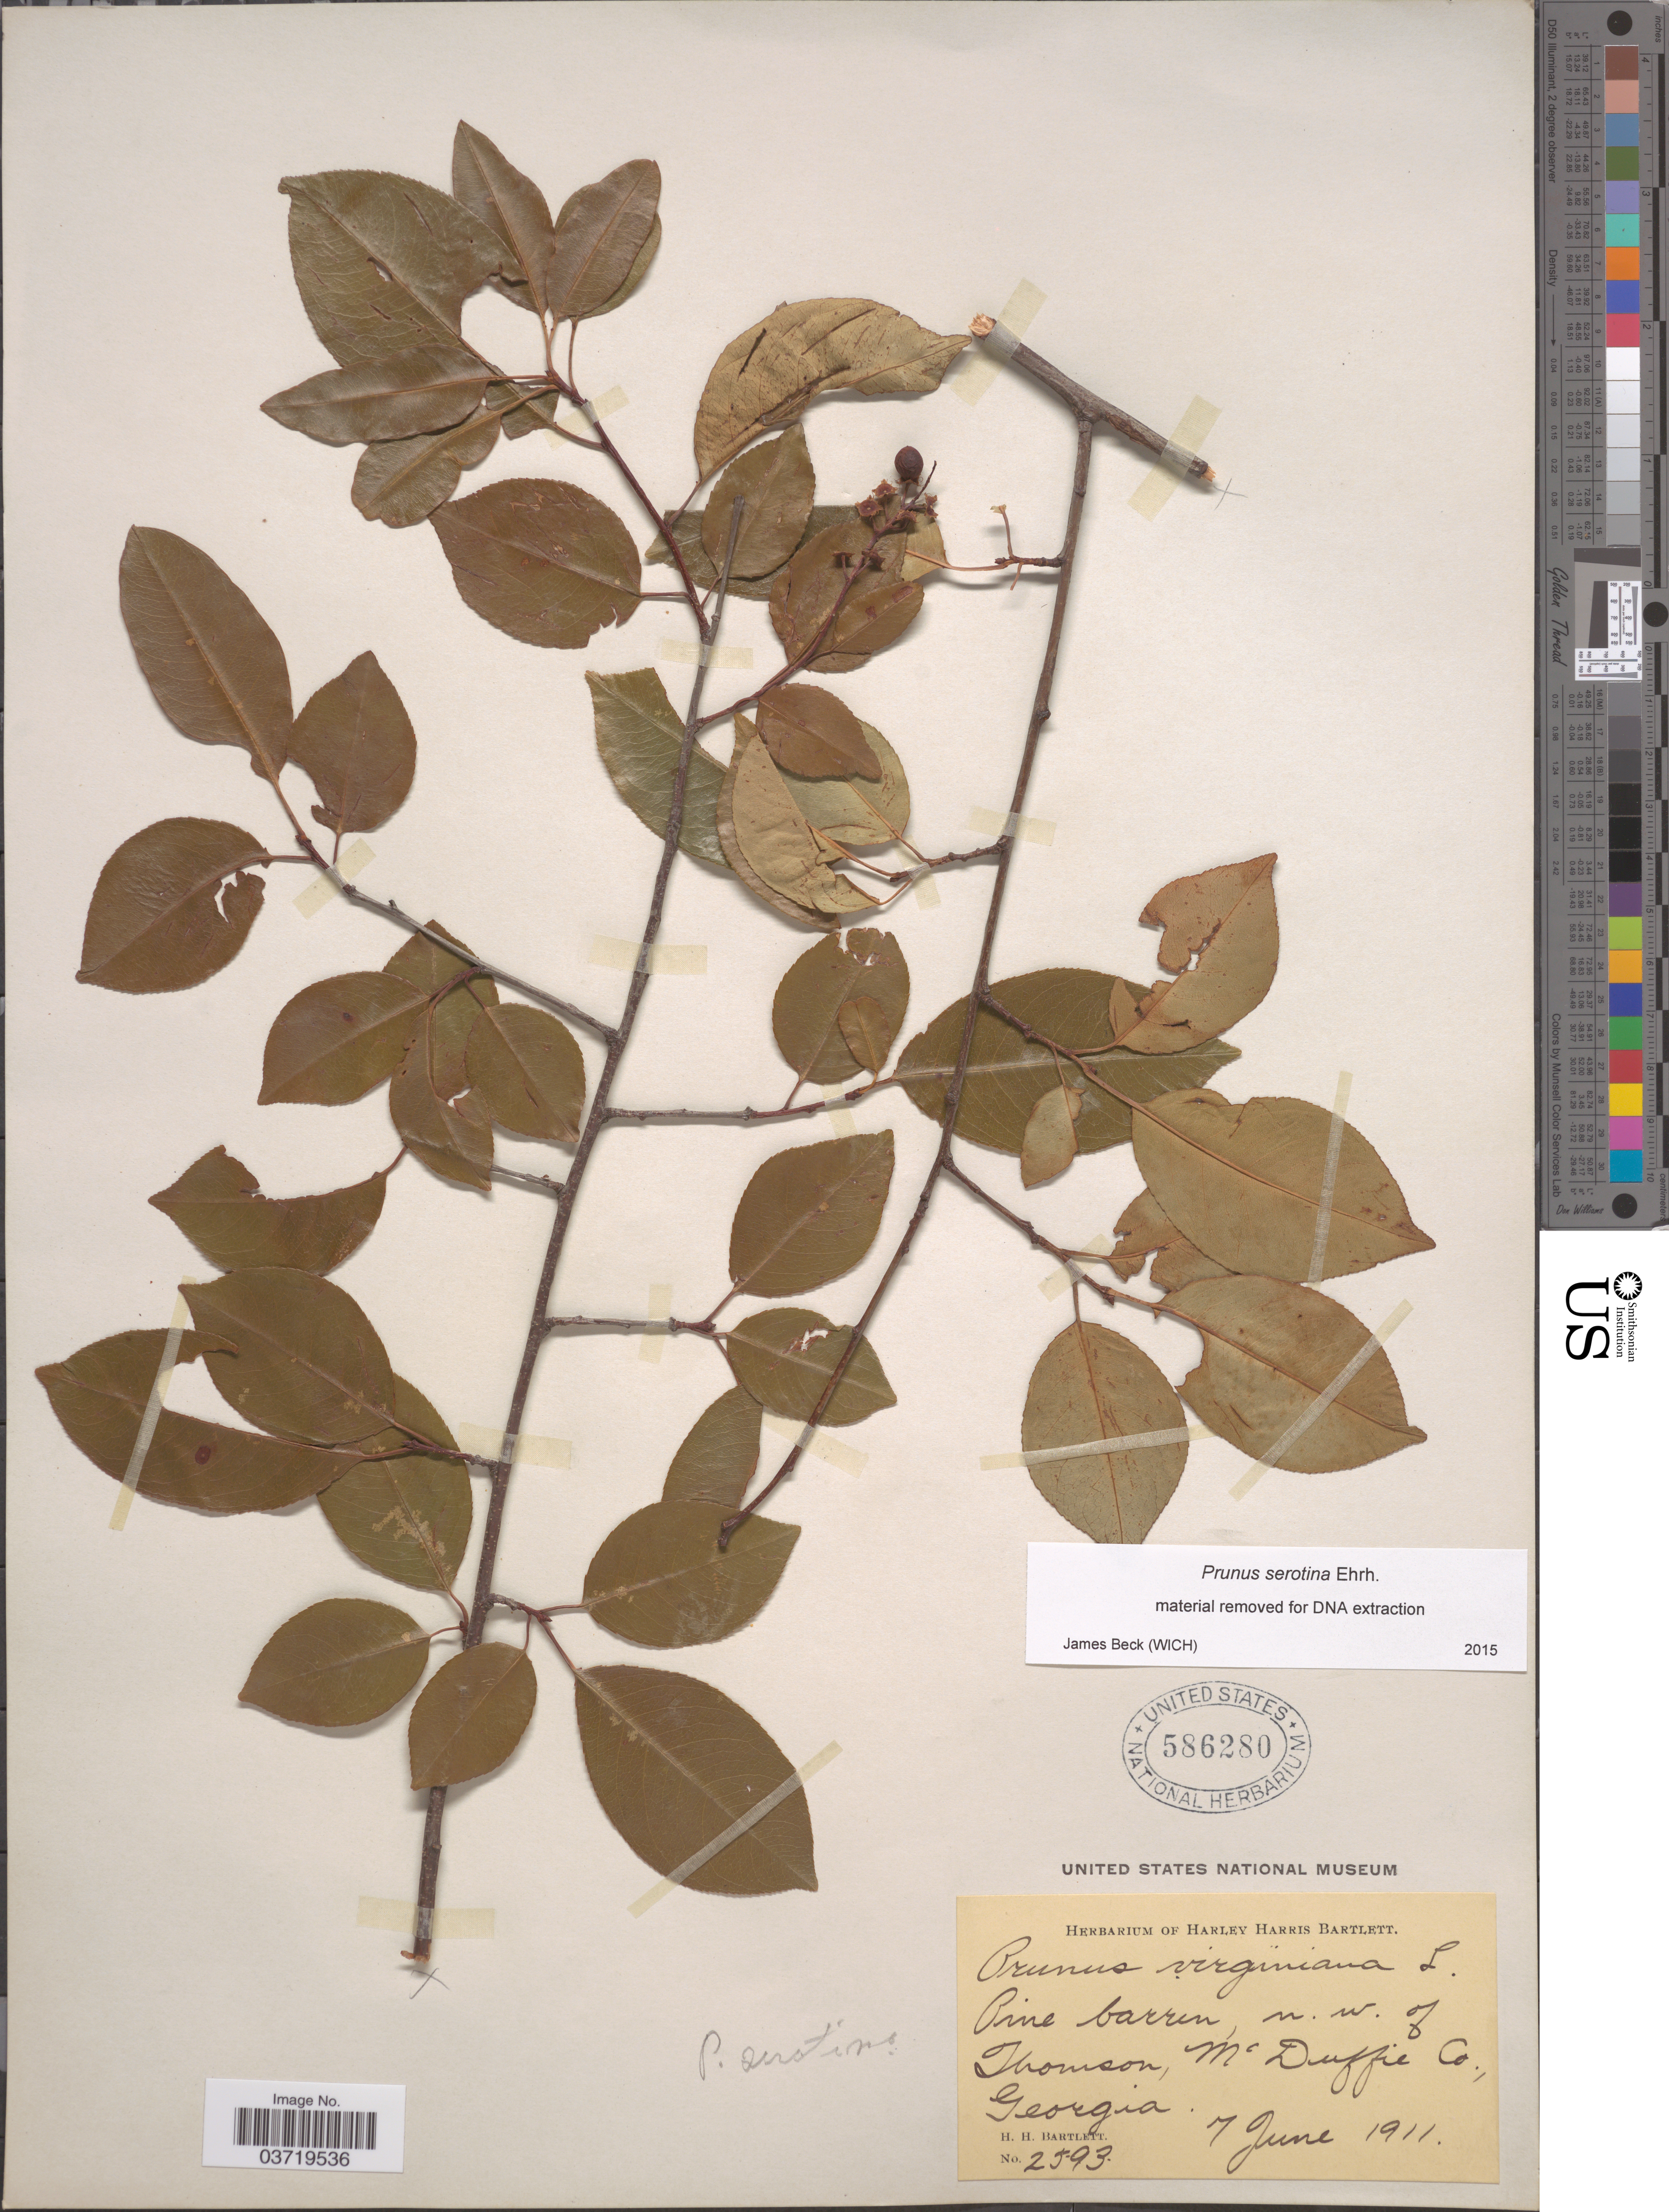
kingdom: Plantae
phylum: Tracheophyta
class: Magnoliopsida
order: Rosales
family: Rosaceae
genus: Prunus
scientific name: Prunus serotina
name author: Ehrh.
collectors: H. H. Bartlett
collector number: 2593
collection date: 1911-06-07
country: United States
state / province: Georgia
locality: Pine barren, n.w. of Thomson, McDuffie Co.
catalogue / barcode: US 586280